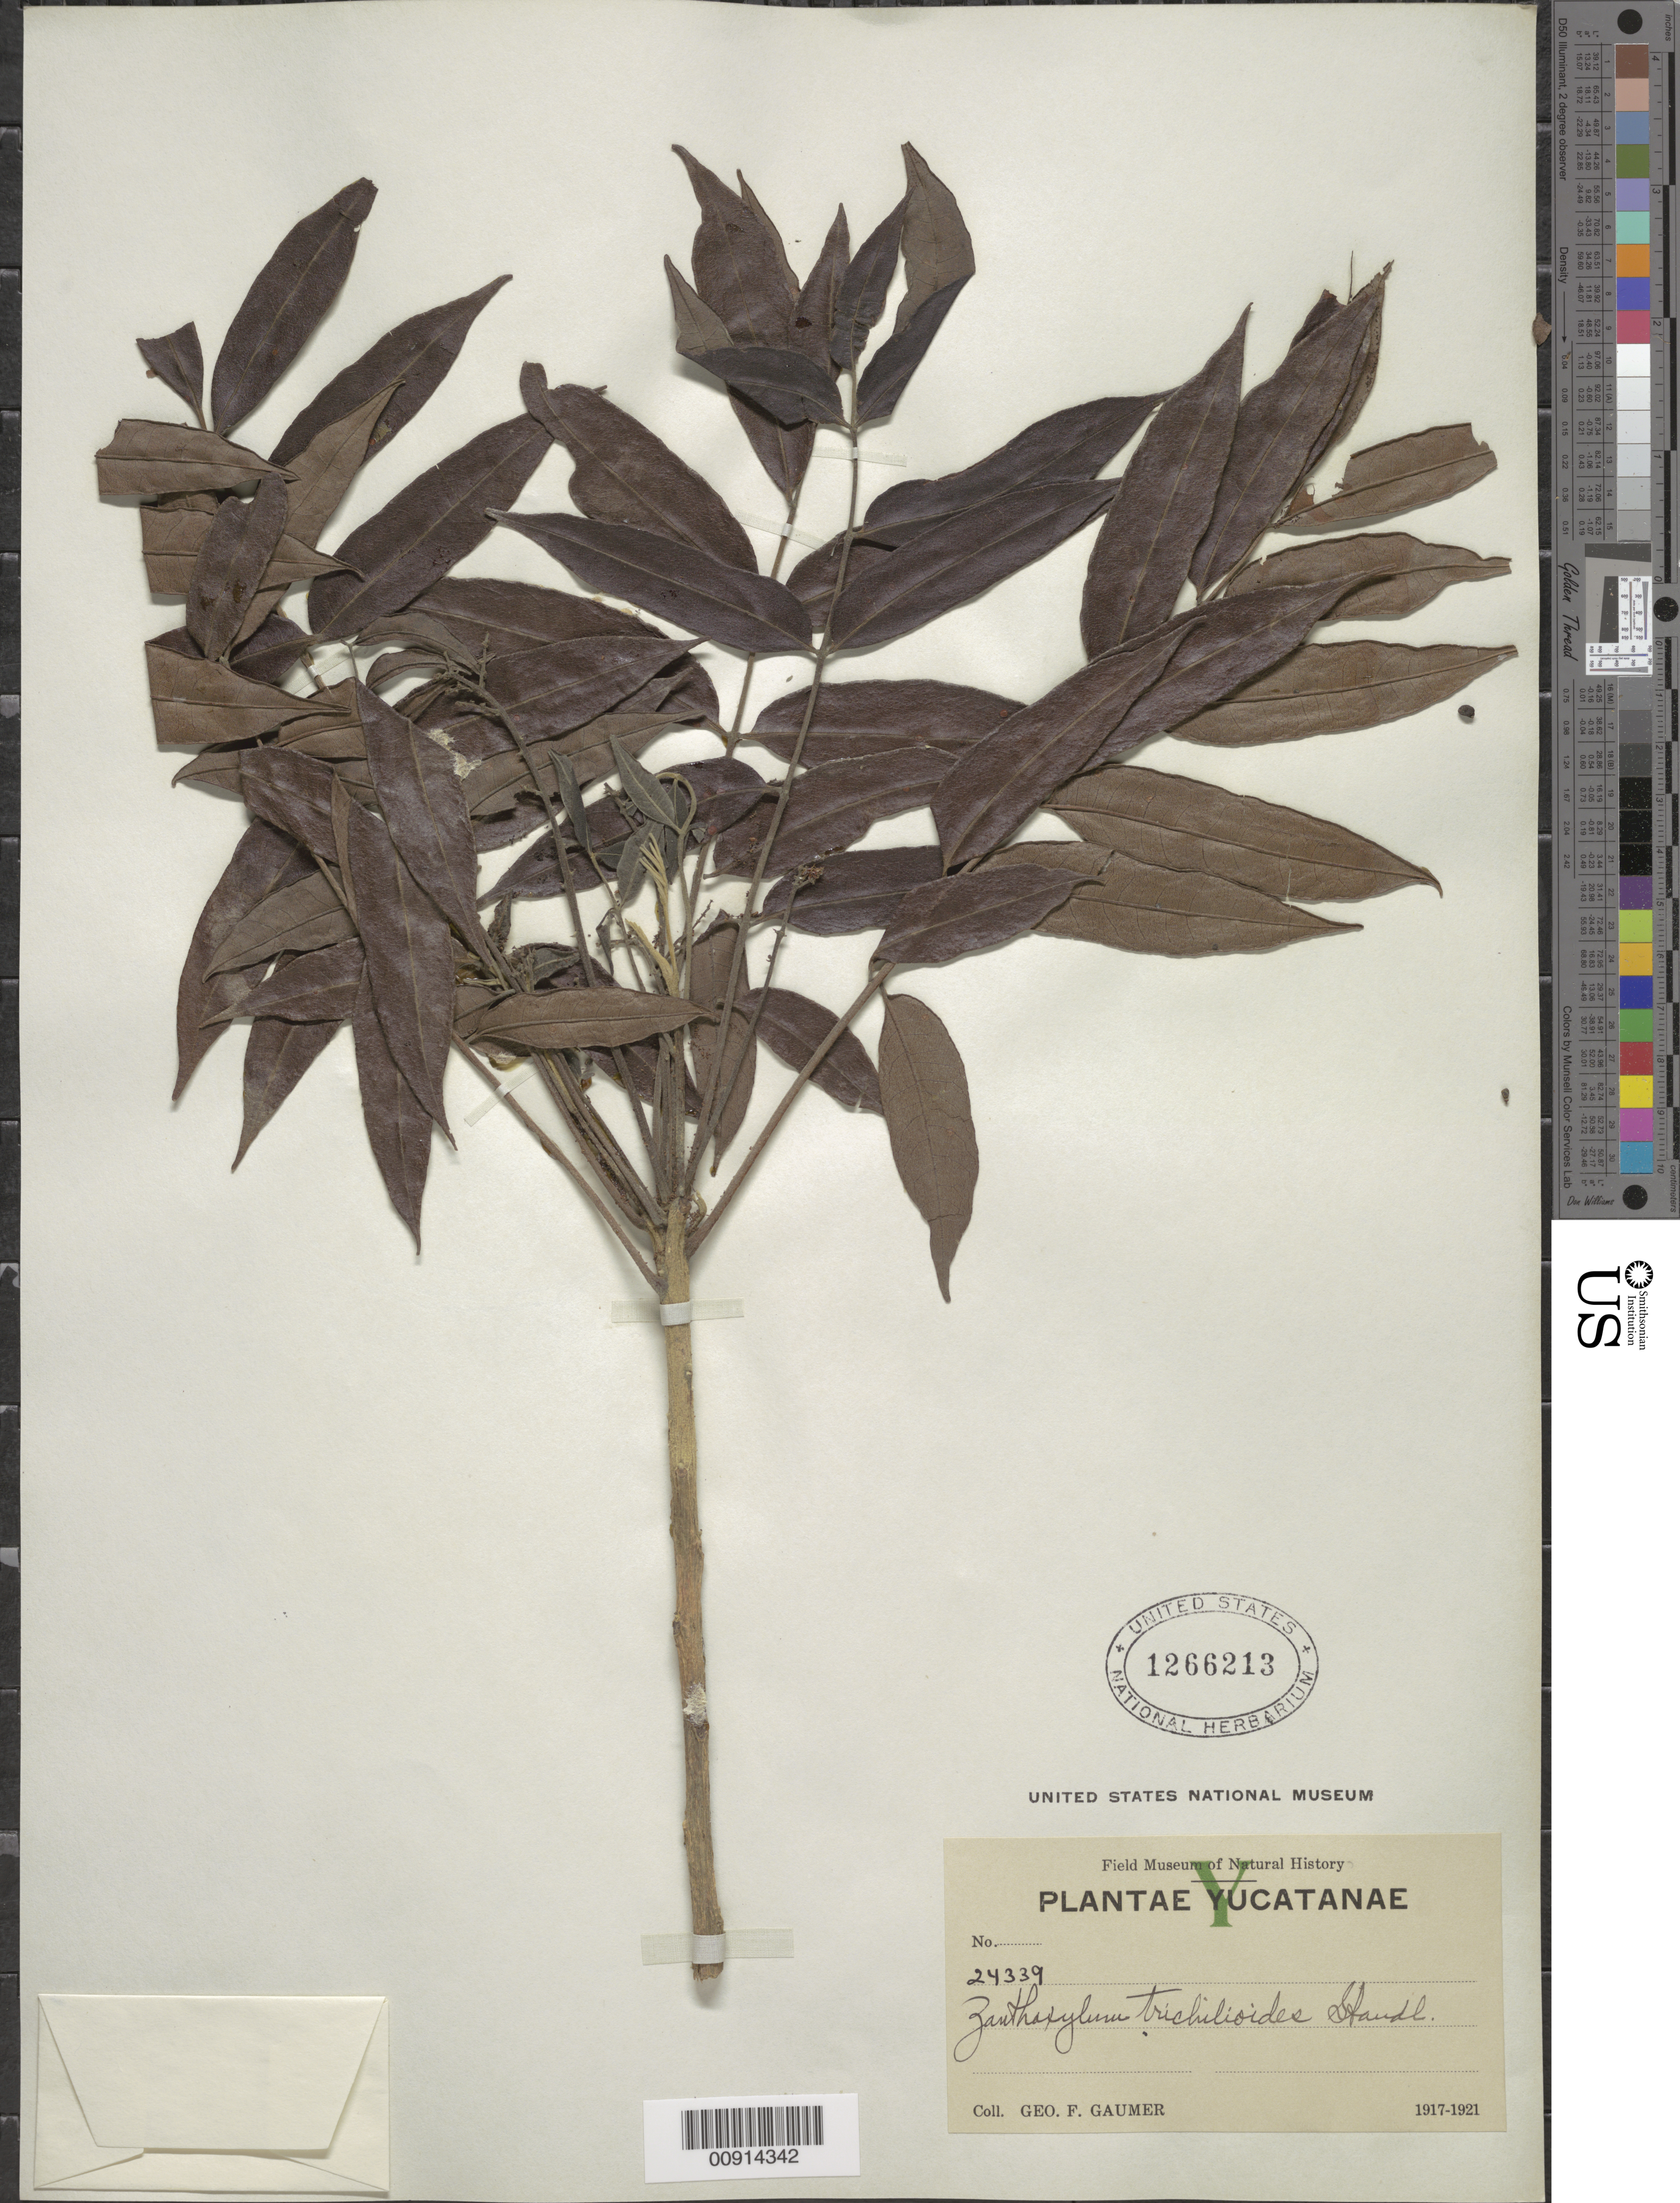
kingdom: Plantae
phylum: Tracheophyta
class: Magnoliopsida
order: Sapindales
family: Rutaceae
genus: Zanthoxylum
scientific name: Zanthoxylum trichilioides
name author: Standl.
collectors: G. F. Gaumer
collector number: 24339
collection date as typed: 1917 to -- --- 1921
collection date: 1917/1921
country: Mexico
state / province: Yucatán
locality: Yucatán.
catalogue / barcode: US 1266213